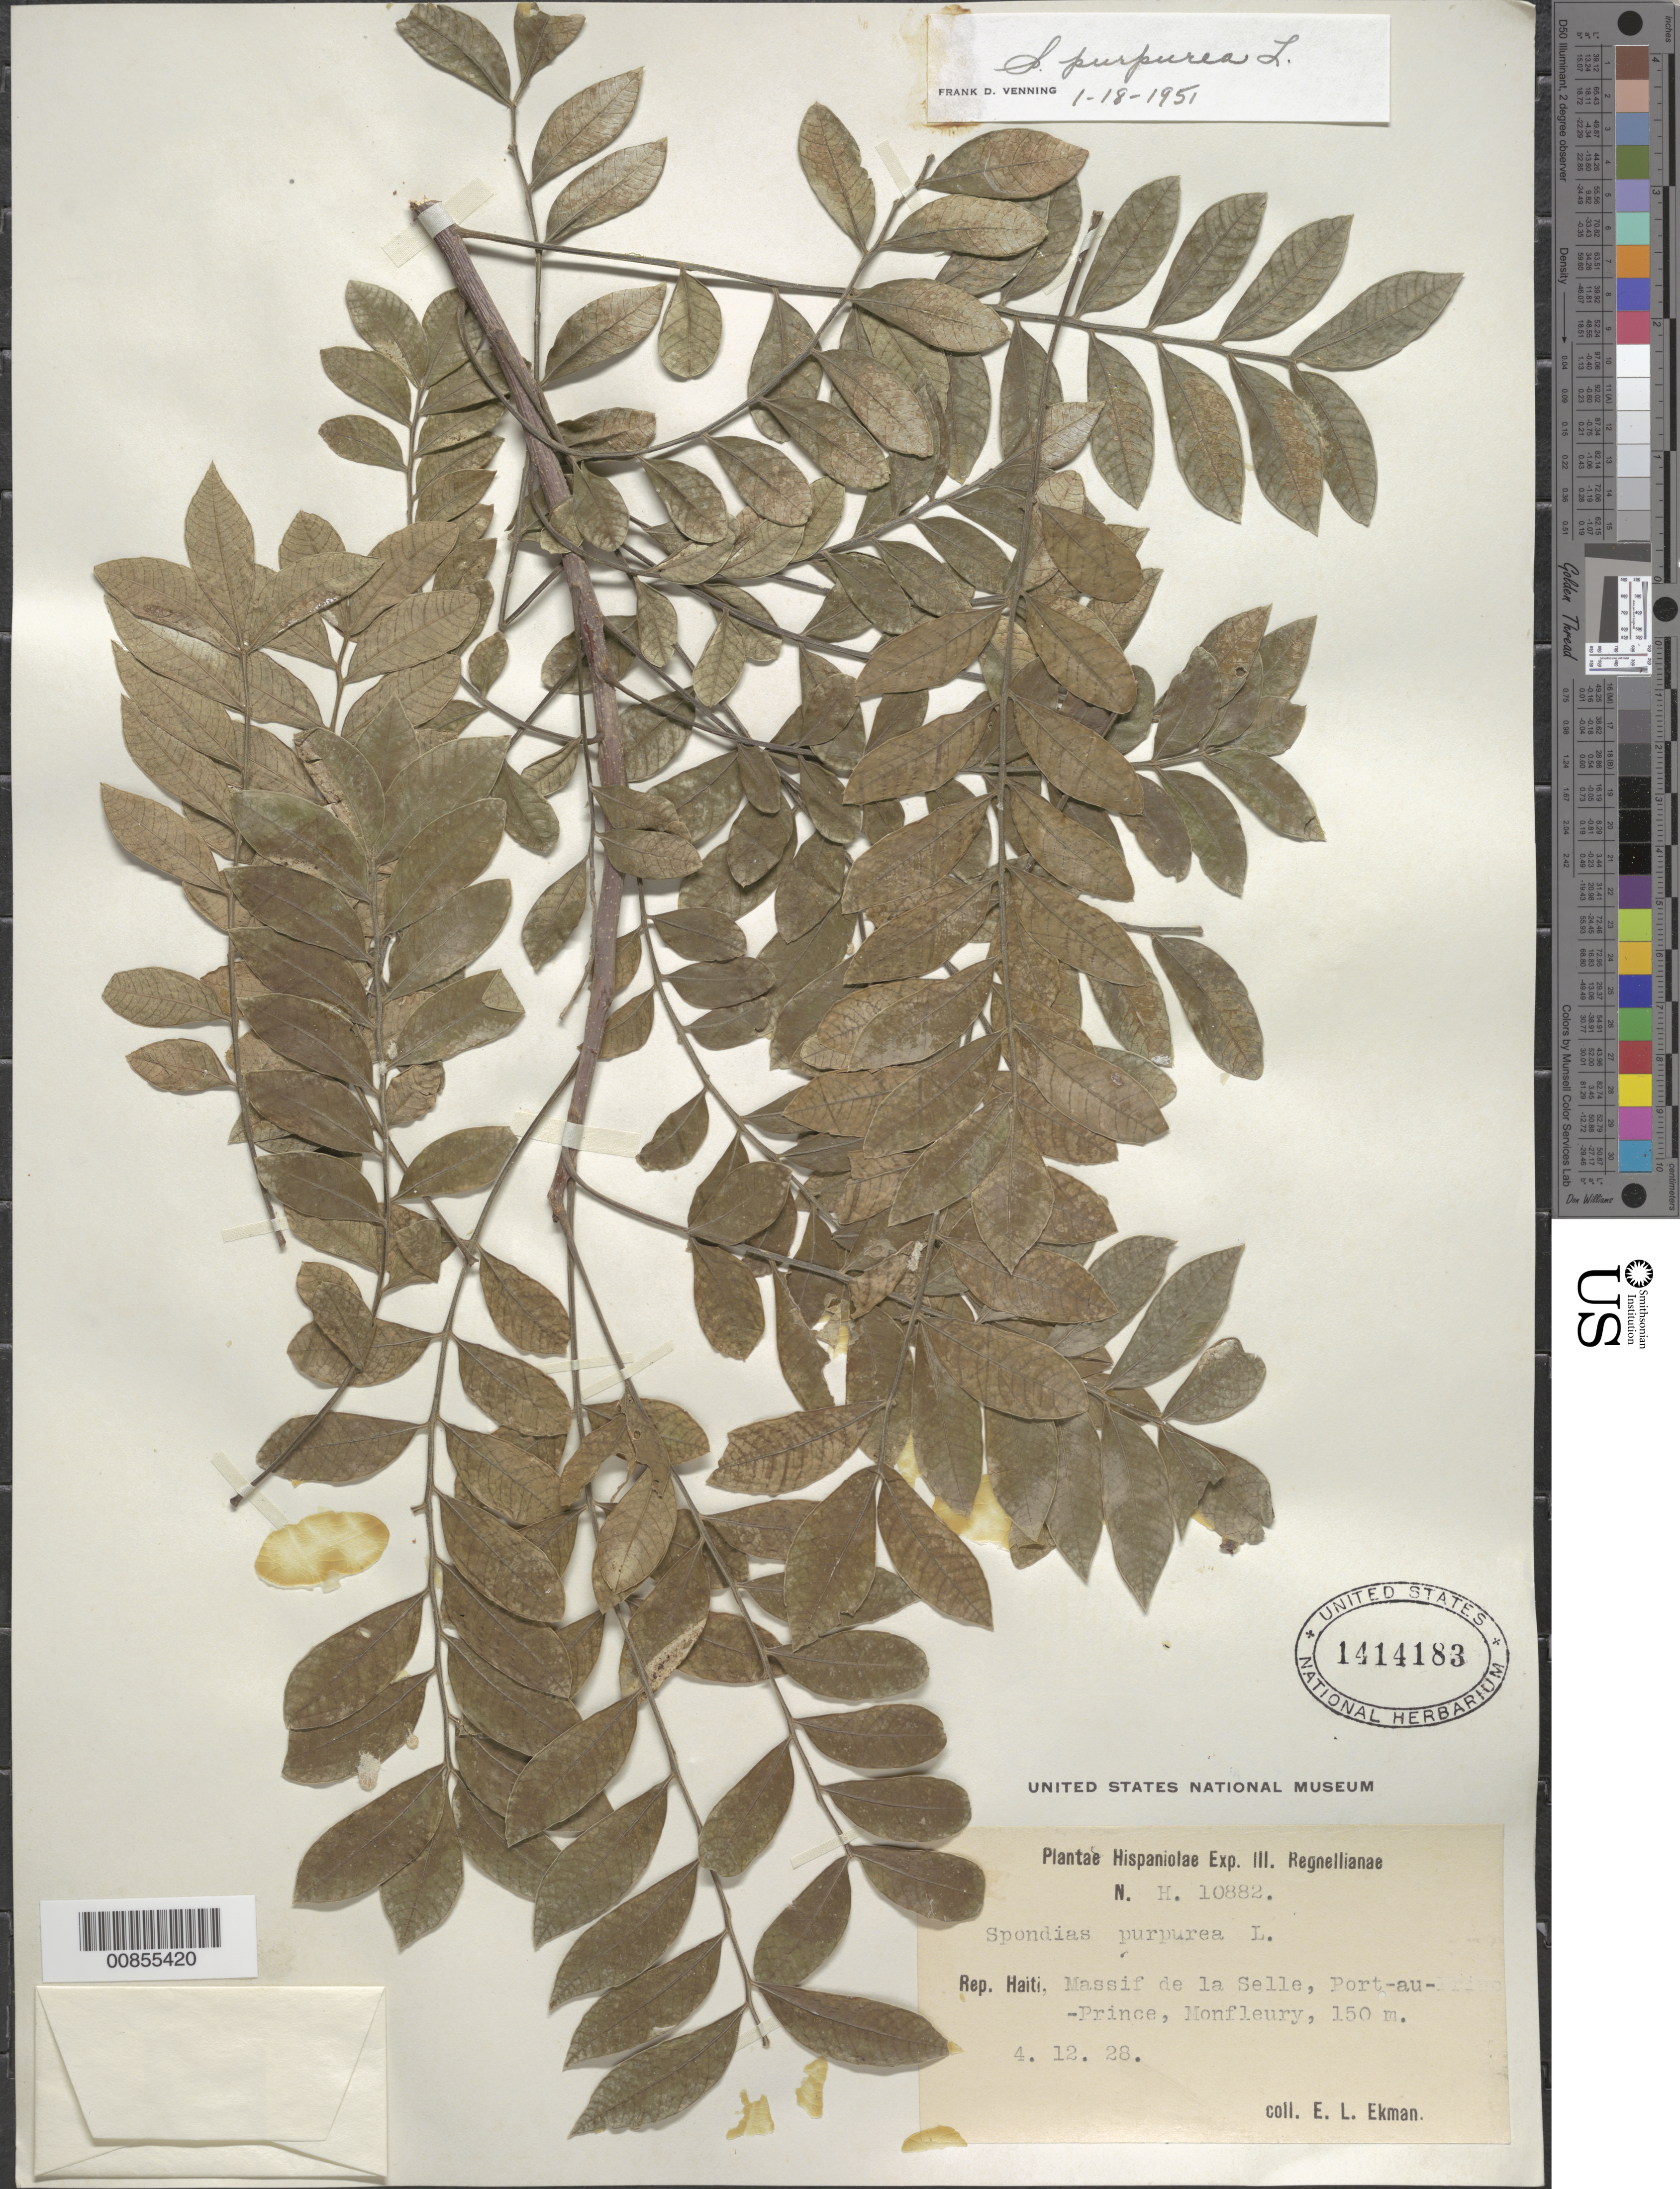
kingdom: Plantae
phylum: Tracheophyta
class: Magnoliopsida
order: Sapindales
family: Anacardiaceae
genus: Spondias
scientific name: Spondias purpurea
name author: L.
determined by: Mitchell, J. D.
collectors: E. L. Ekman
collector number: H 10882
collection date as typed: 04 Dec 1928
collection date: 1928-12-04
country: Haiti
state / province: Ouest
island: Hispaniola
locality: Massif de la Selle, Port-au-Prince, Monfleury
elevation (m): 150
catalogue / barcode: US 1414183